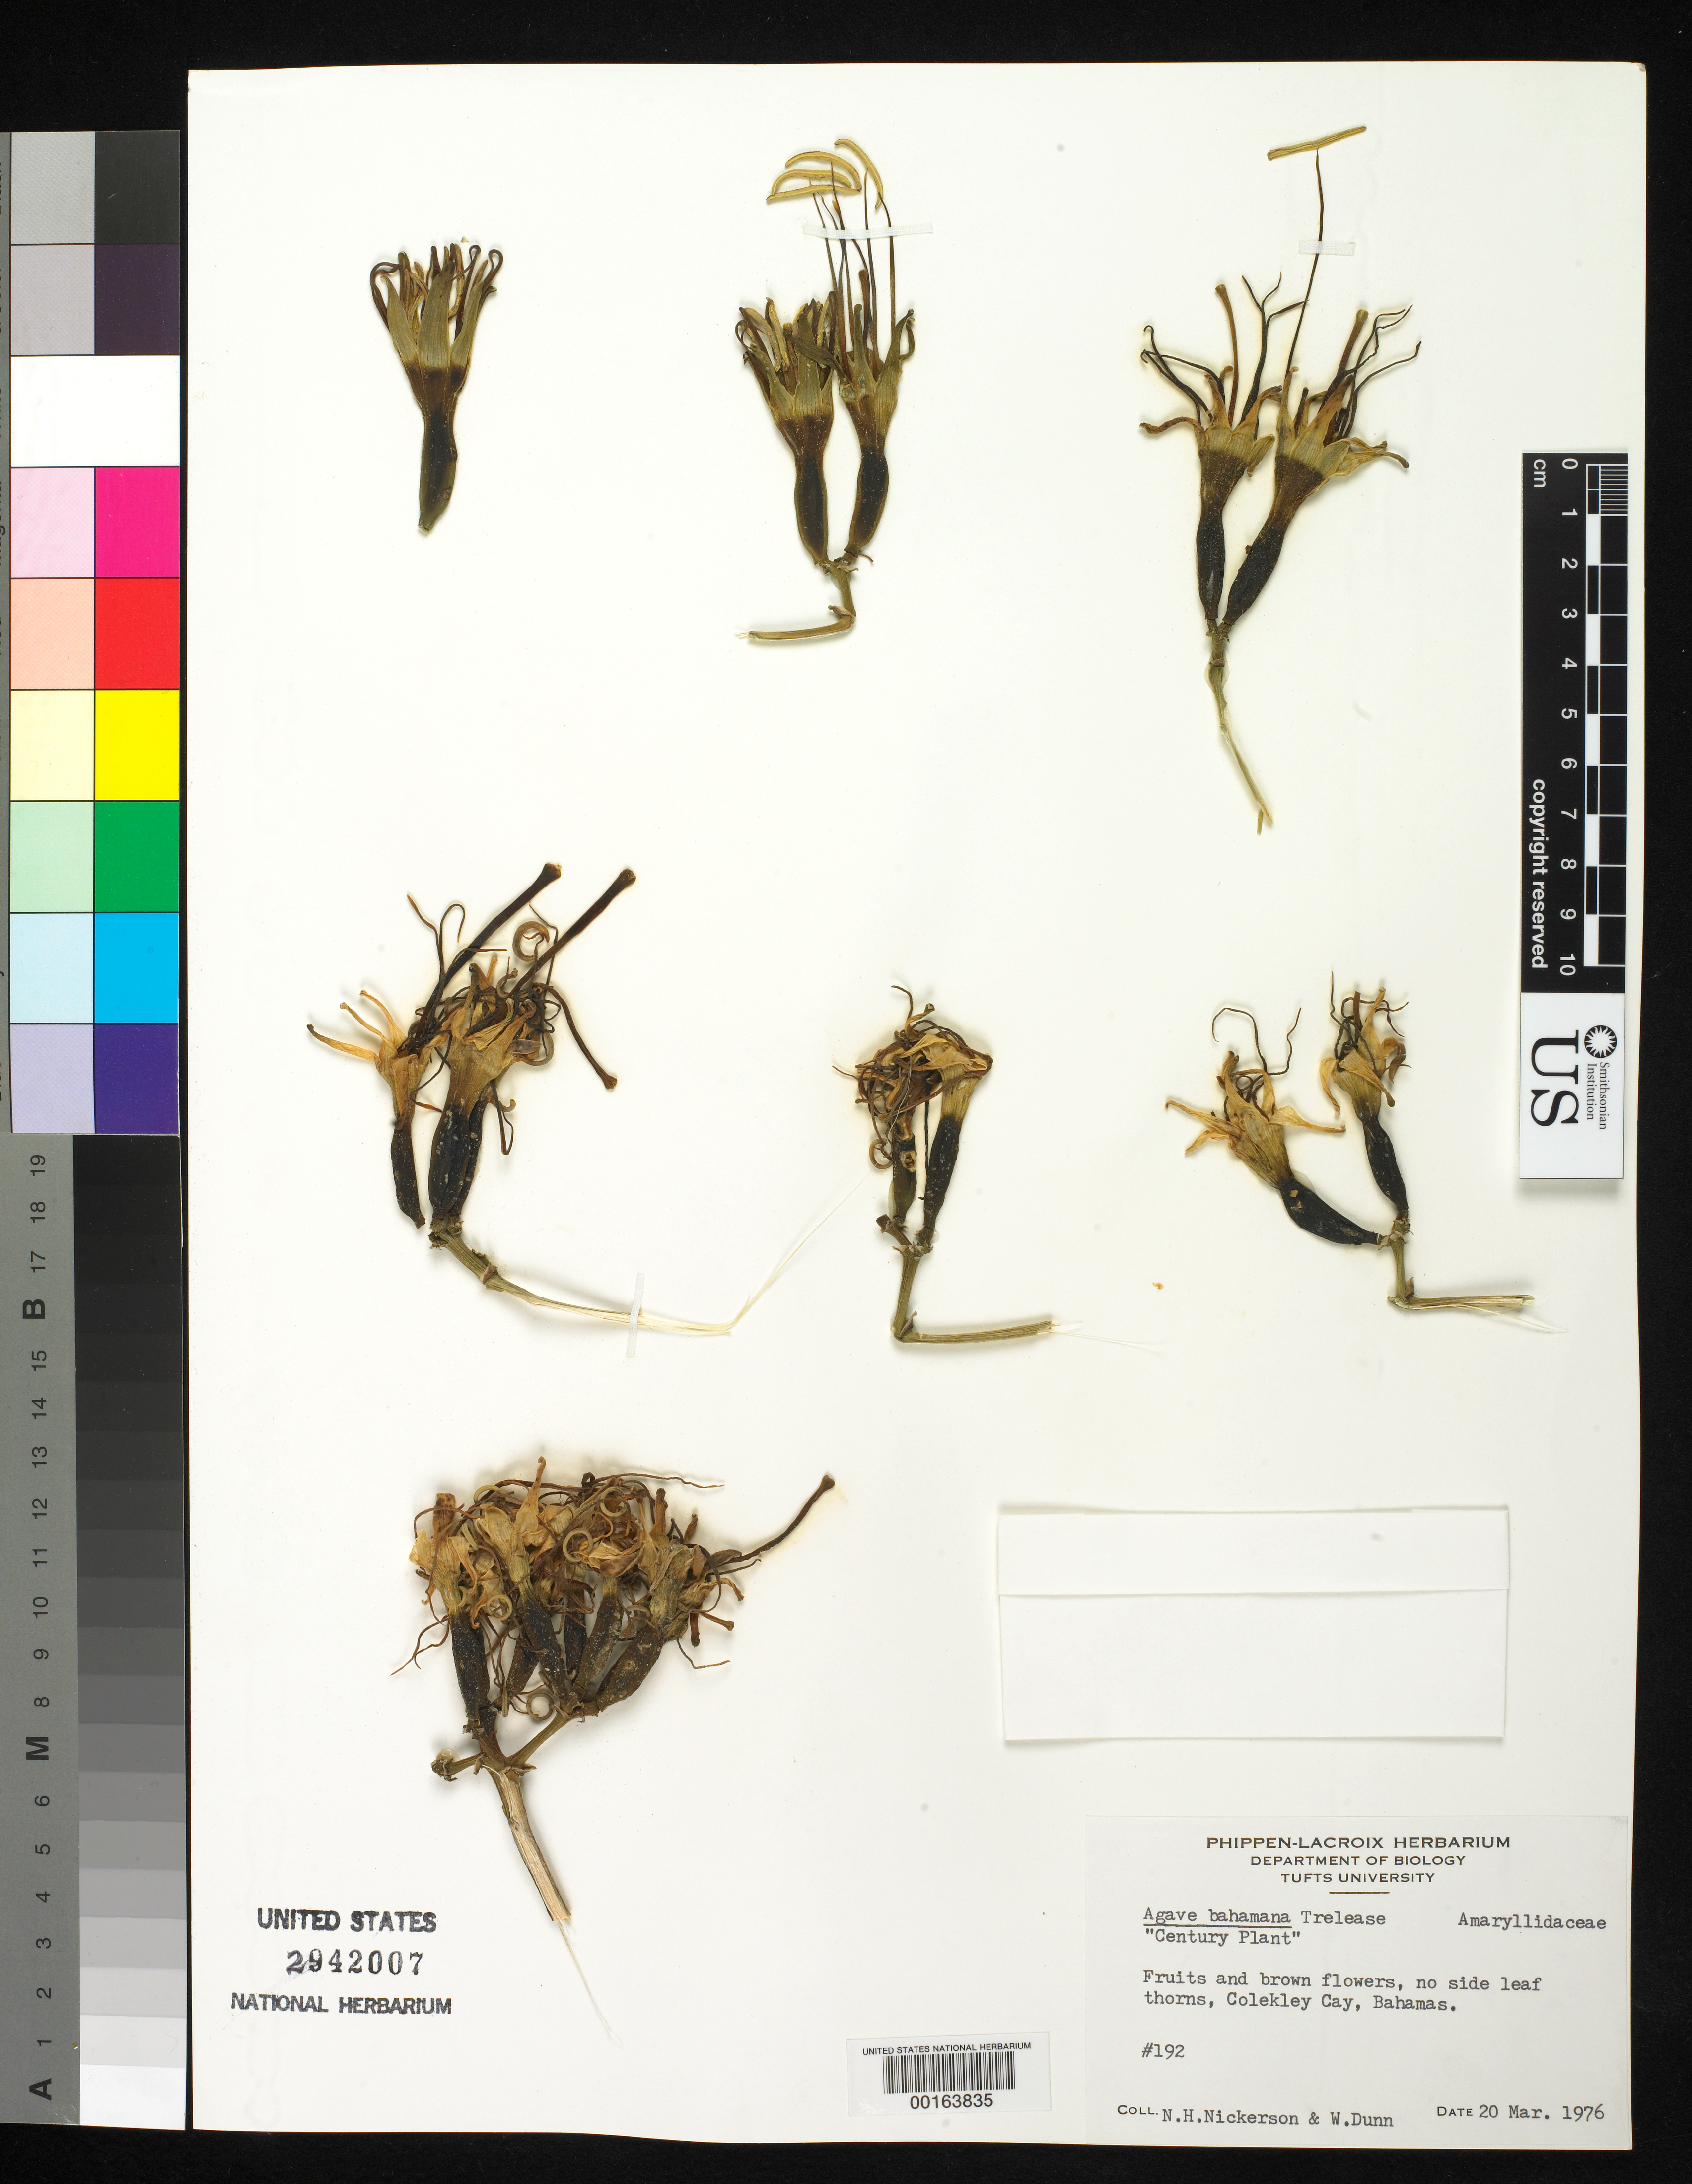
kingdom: Plantae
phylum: Tracheophyta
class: Liliopsida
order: Asparagales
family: Asparagaceae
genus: Agave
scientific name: Agave bahamana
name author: Trel.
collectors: N. Nickerson & W. Dunn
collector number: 192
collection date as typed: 20 Mar 1976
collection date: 1976-03-20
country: Bahamas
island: Coakley Cay ?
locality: Colekley cay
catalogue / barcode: US 2942007